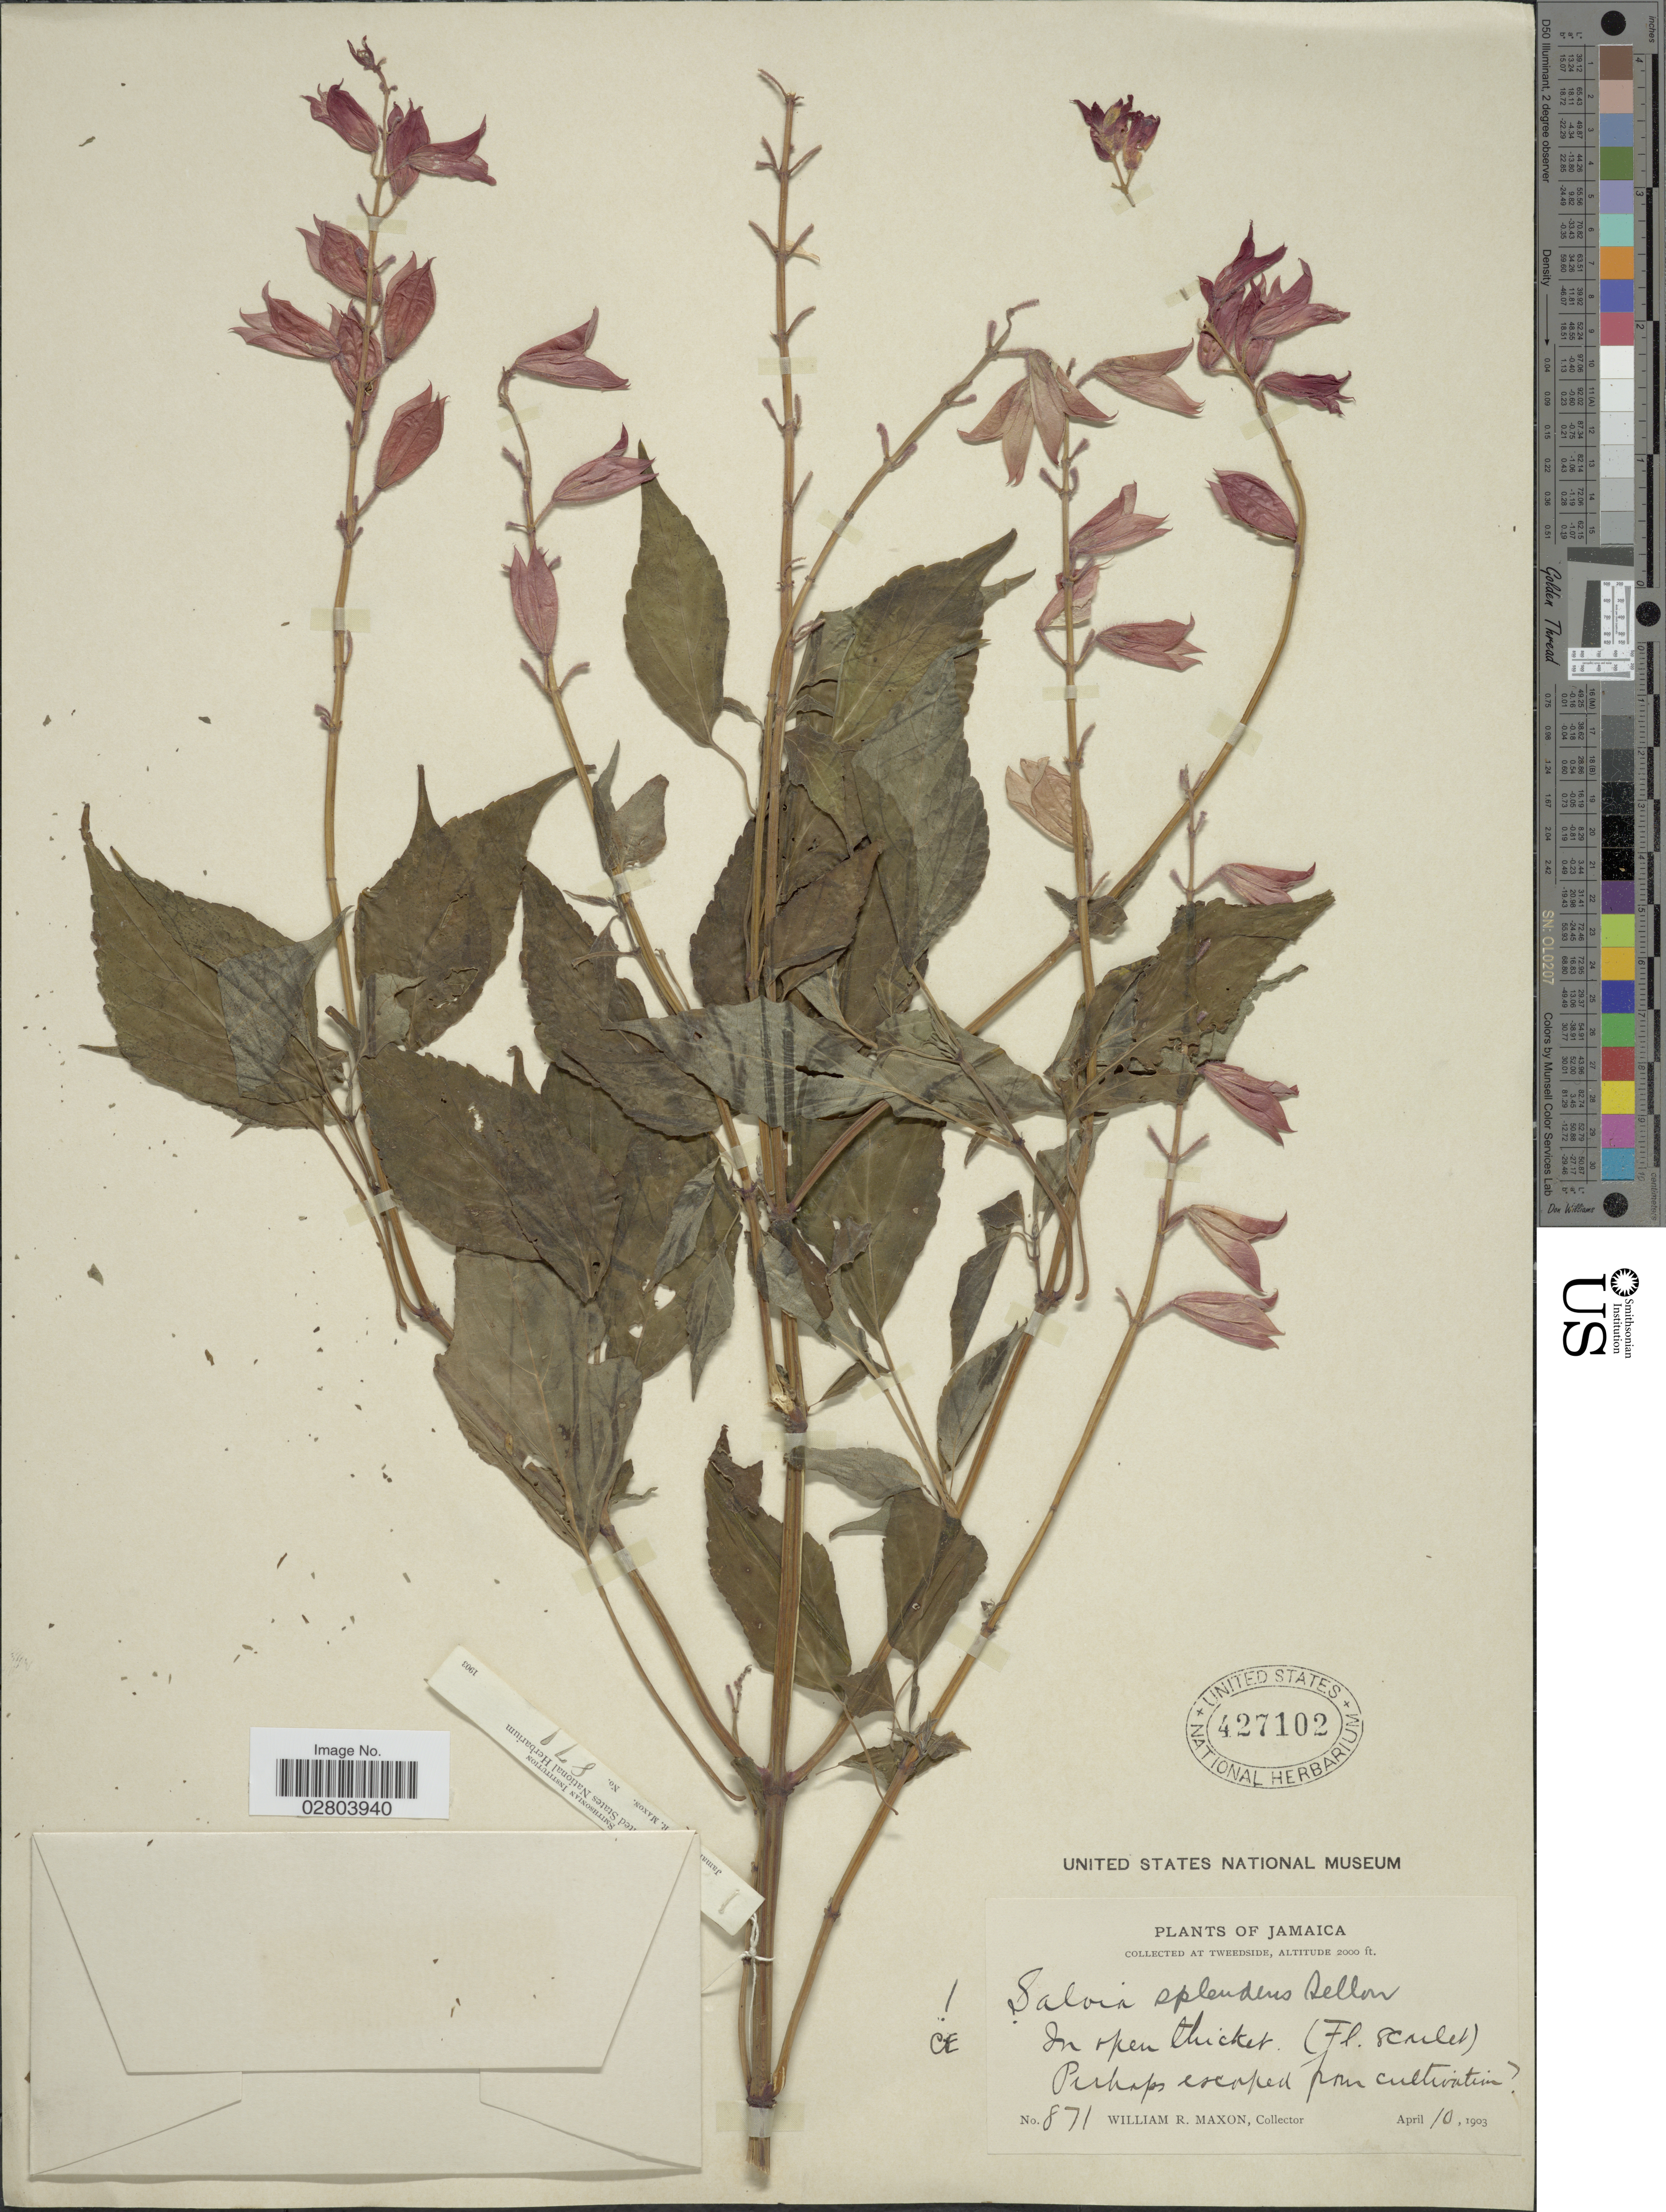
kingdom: Plantae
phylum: Tracheophyta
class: Magnoliopsida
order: Lamiales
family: Lamiaceae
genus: Salvia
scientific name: Salvia splendens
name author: Sellow ex Nees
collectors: W. R. Maxon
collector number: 871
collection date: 1903-04-10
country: Jamaica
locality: Tweeside.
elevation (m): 610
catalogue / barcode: US 427102